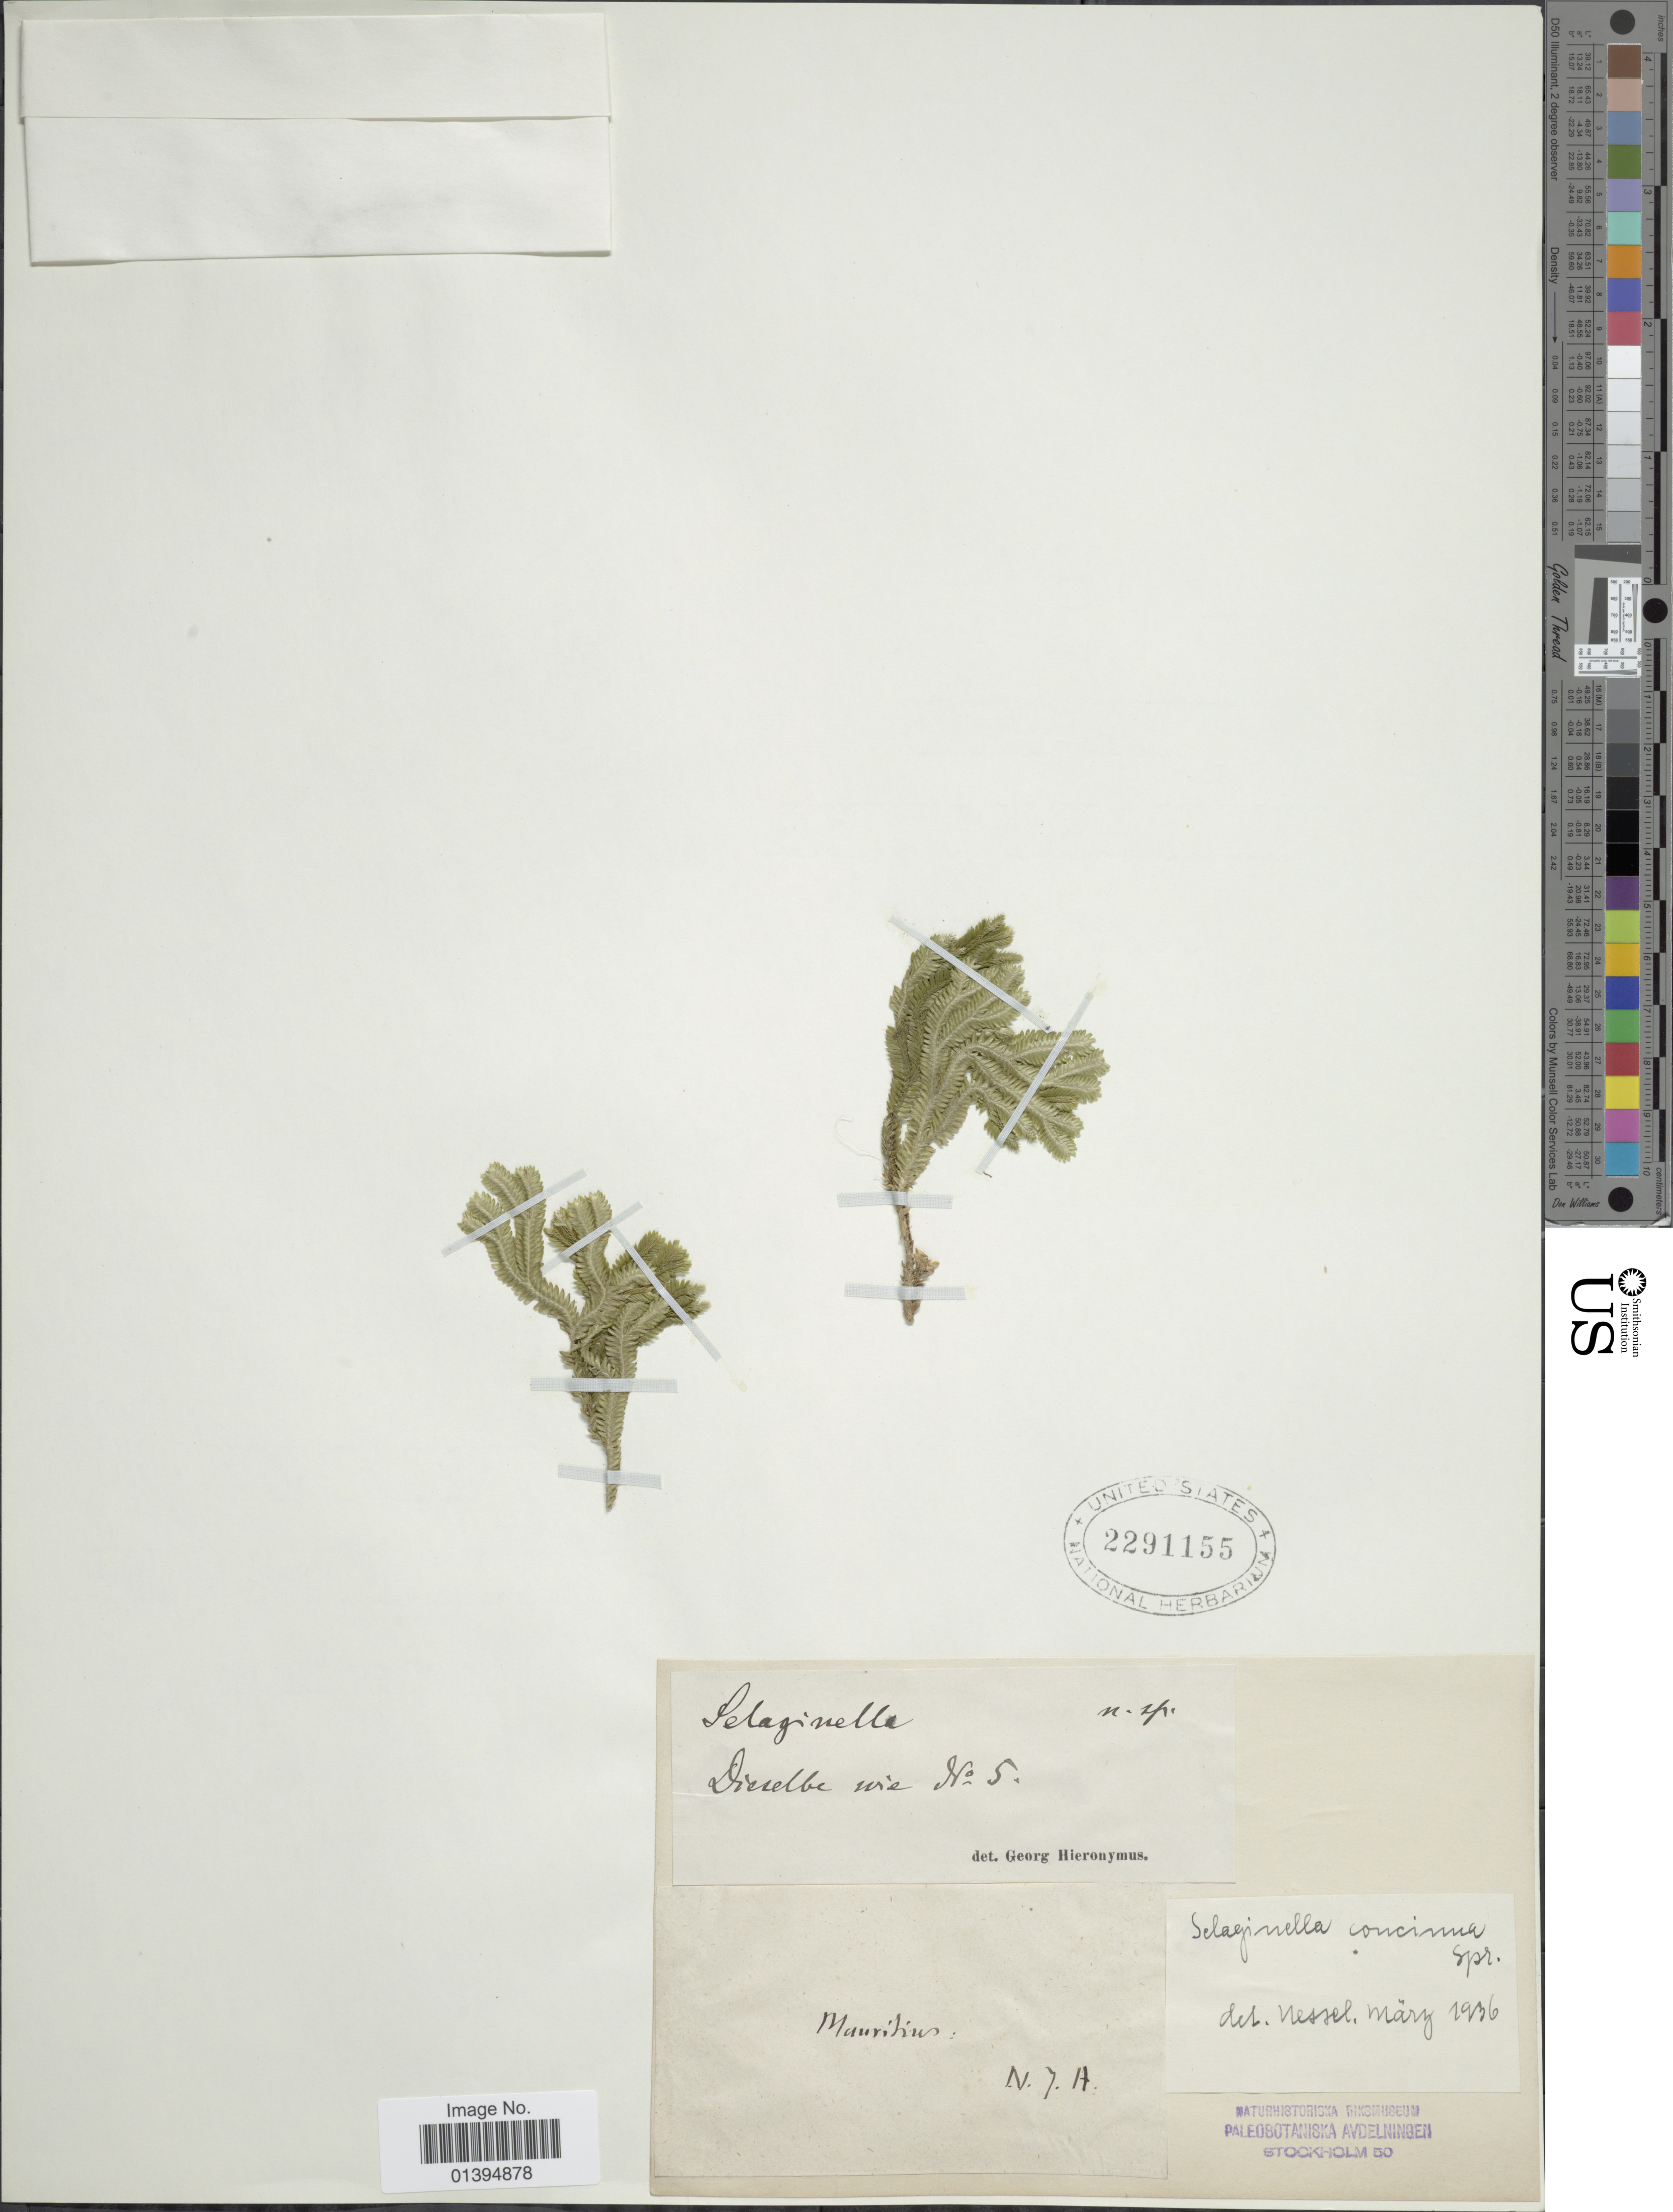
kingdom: Plantae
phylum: Tracheophyta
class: Lycopodiopsida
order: Selaginellales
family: Selaginellaceae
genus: Selaginella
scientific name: Selaginella concinna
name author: (Sw.) Spring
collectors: N. J. A.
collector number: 5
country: Mauritius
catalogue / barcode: US 2291155